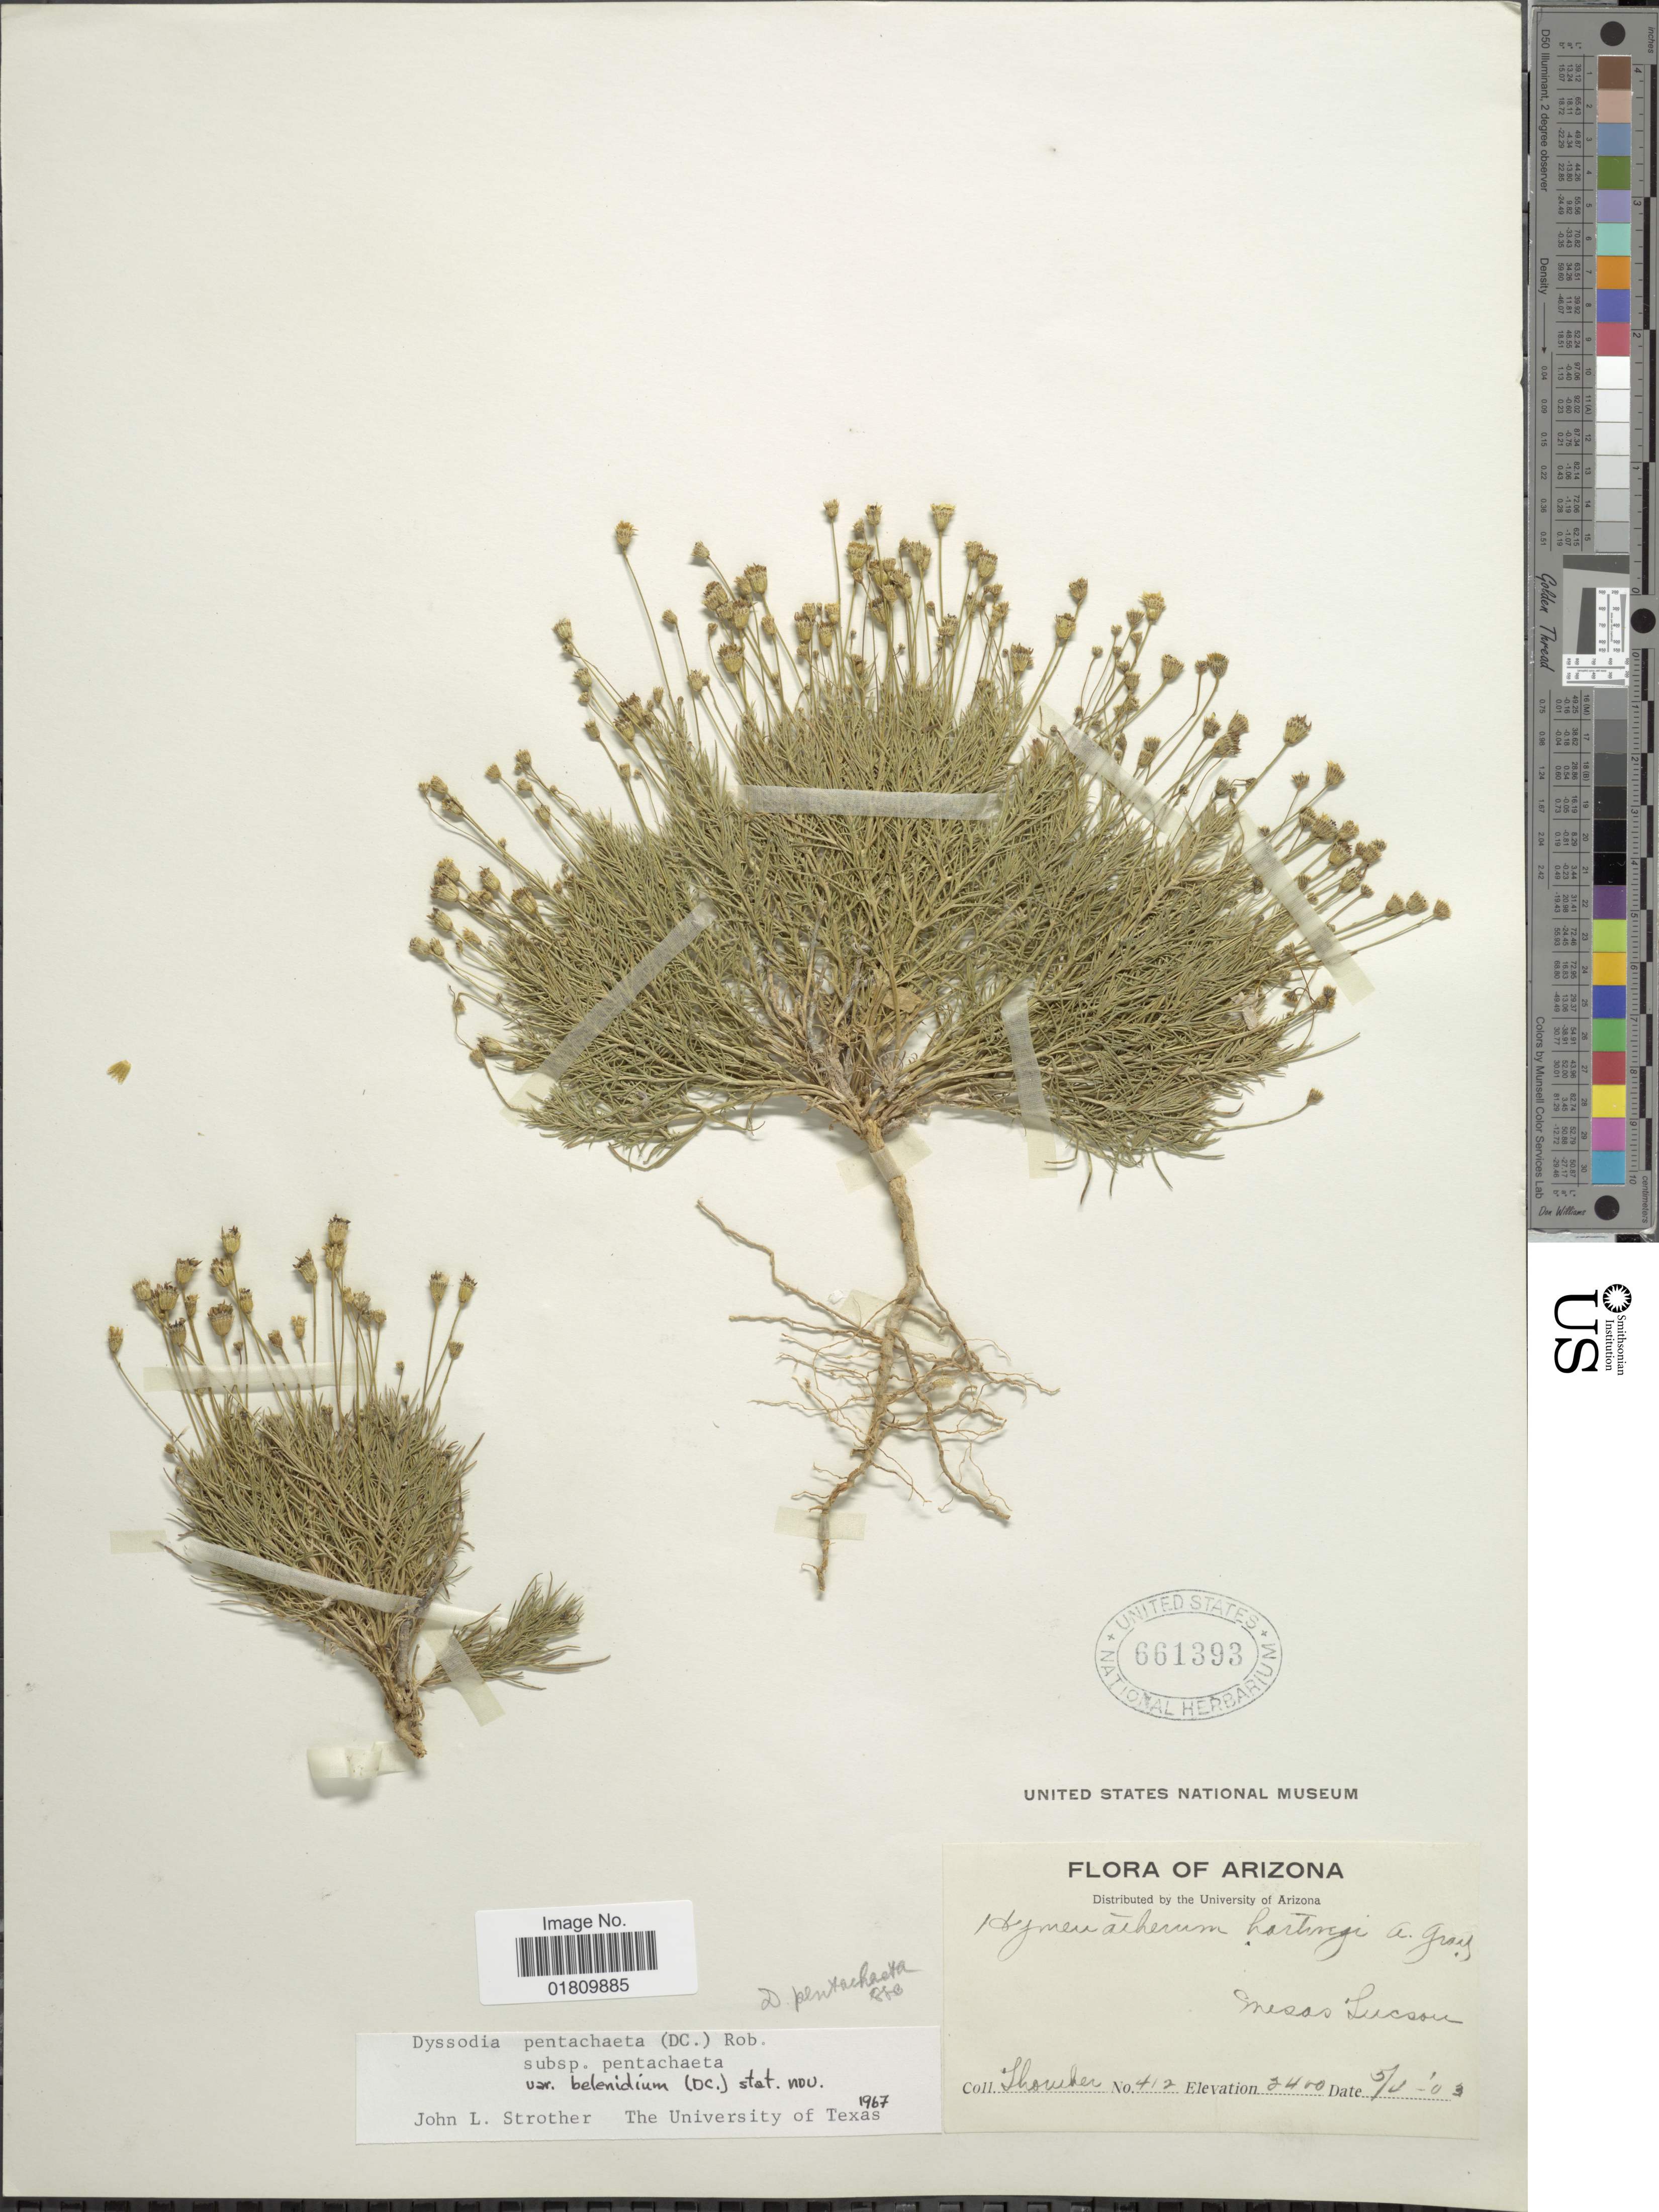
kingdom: Plantae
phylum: Tracheophyta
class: Magnoliopsida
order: Asterales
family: Asteraceae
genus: Thymophylla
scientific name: Thymophylla pentachaeta var. belenidium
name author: (DC.) Strother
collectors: Showber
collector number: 412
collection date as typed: Transcribed d/m/y: 8/5/3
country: United States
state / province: Arizona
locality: Meas Tucson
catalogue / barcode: US 661393